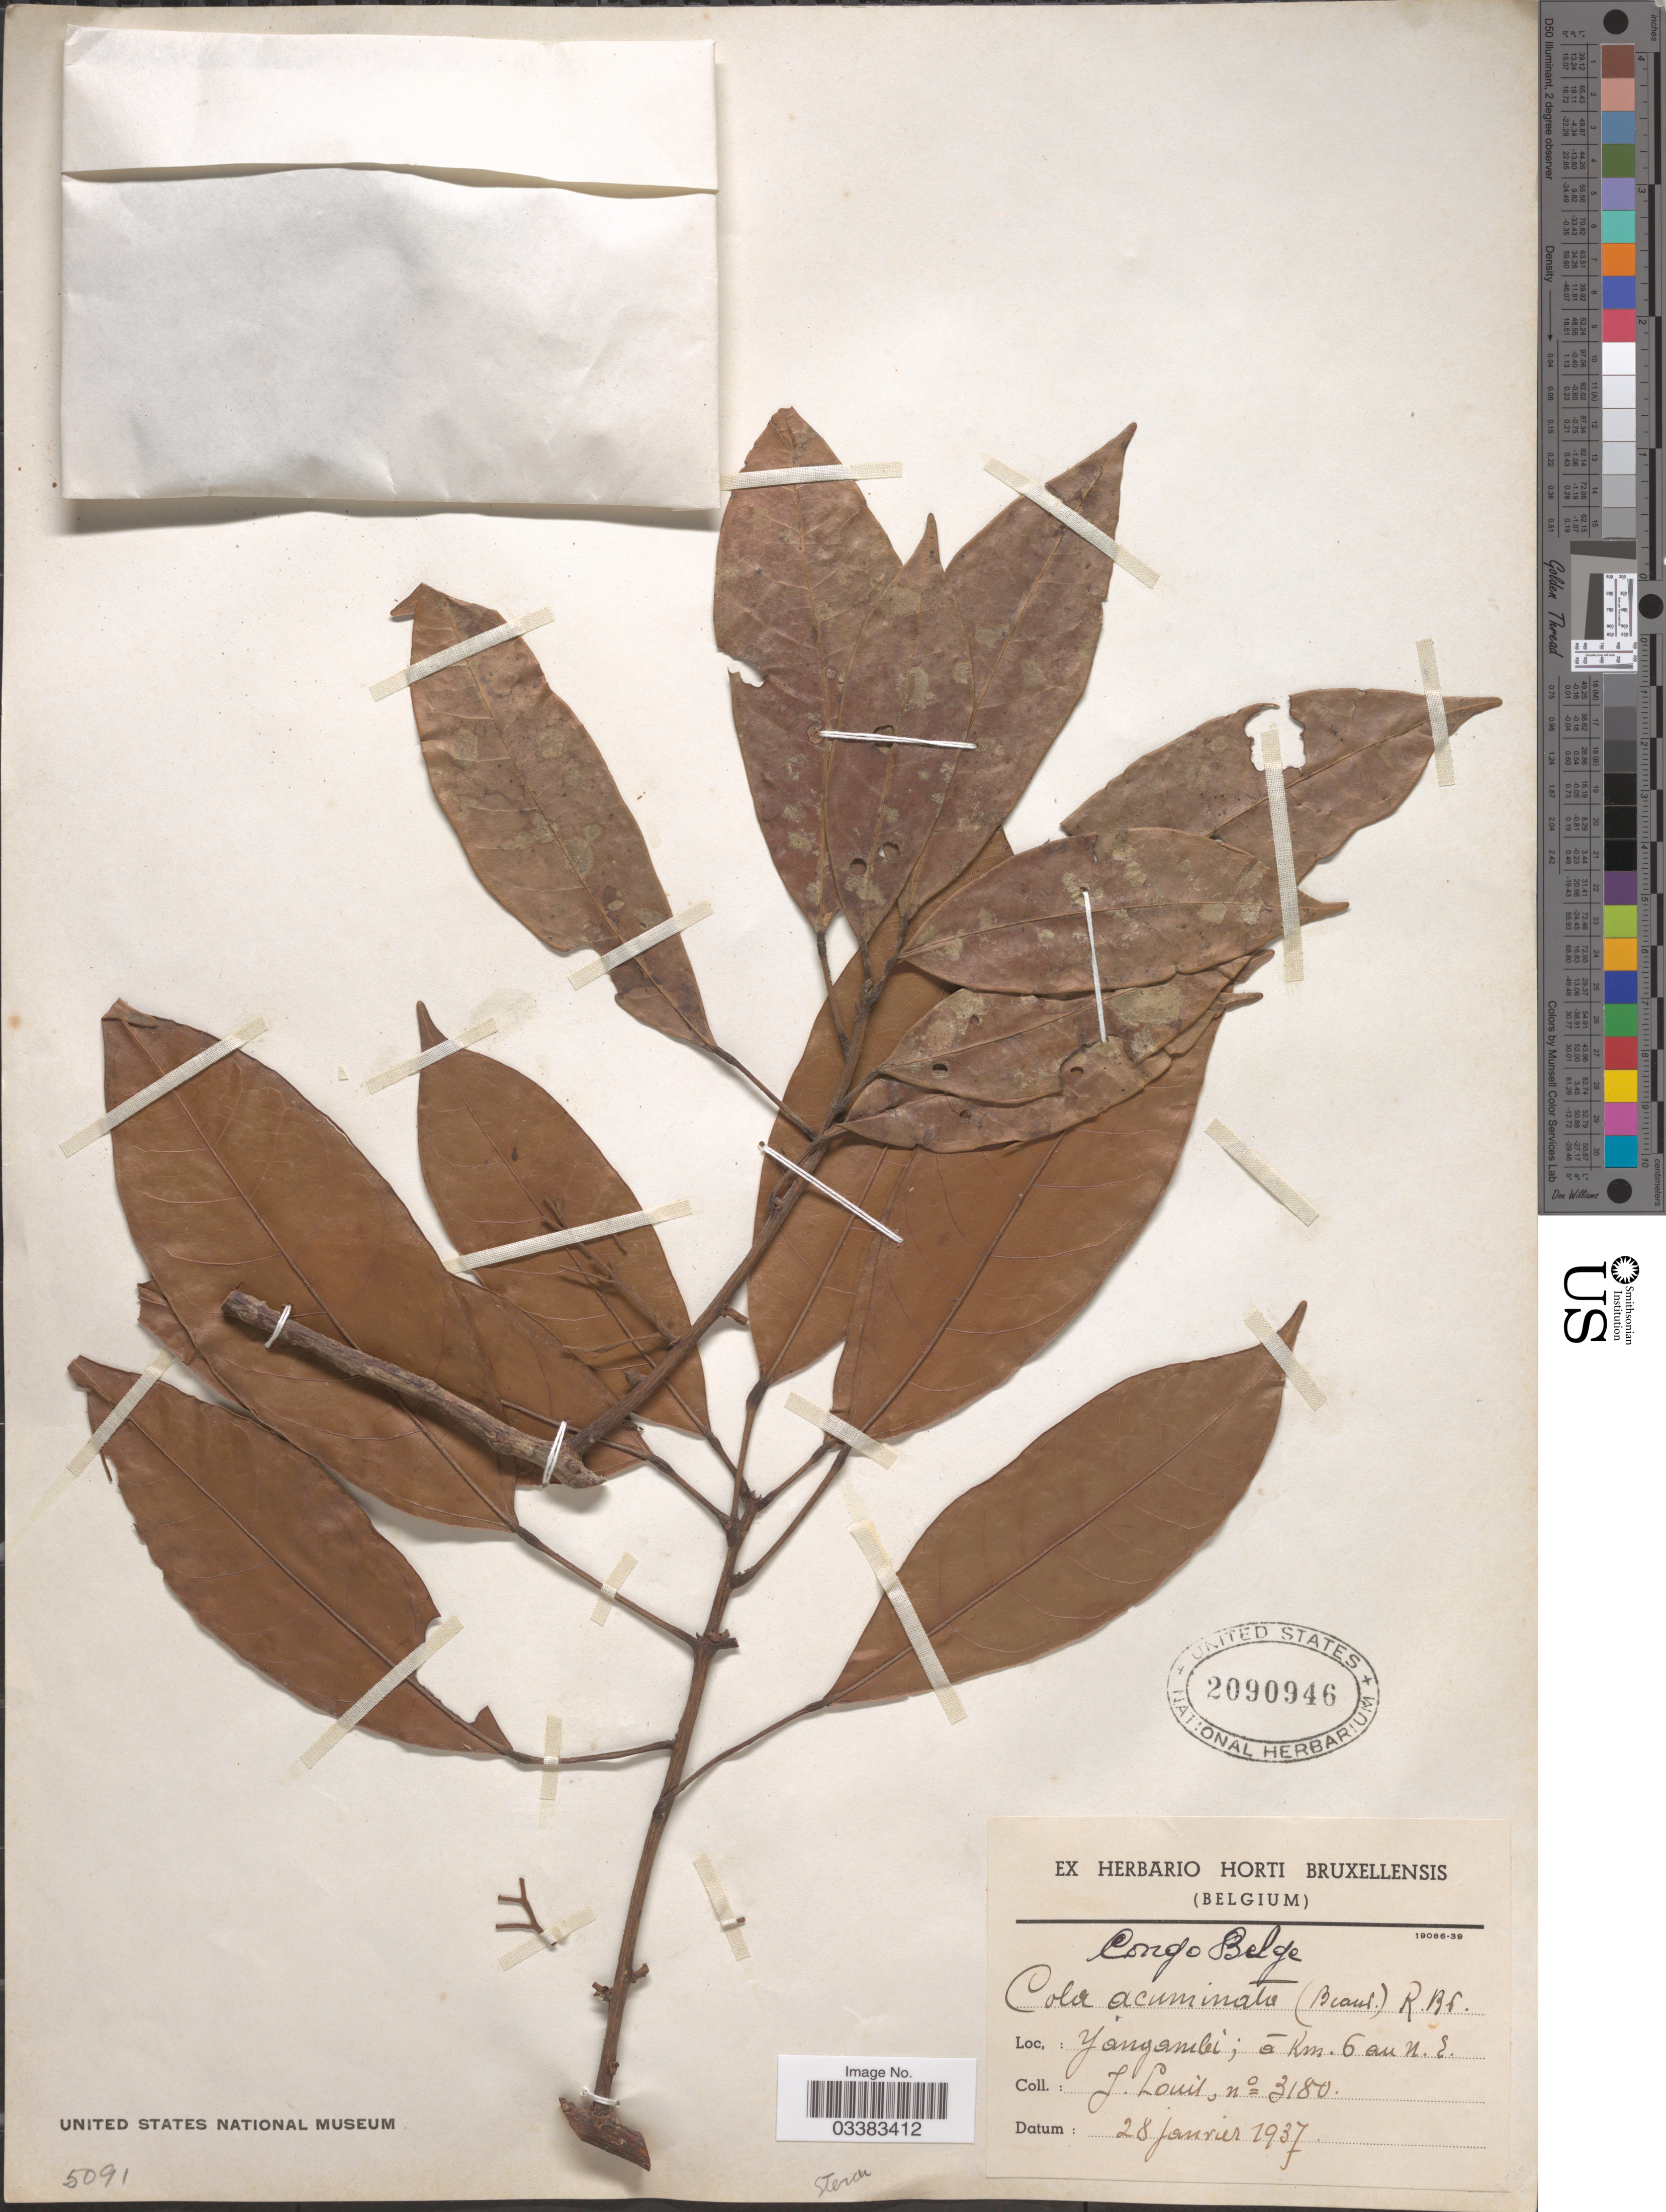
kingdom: Plantae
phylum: Tracheophyta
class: Magnoliopsida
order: Malvales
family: Malvaceae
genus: Cola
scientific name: Cola acuminata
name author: (P. Beauv.) Schott & Endl.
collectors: J. Louis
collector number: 3180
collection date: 1937-01-28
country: Congo, Democratic Republic of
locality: Congo Belge. Yangambi; á Km. 6 au N.E.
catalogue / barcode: US 2090946